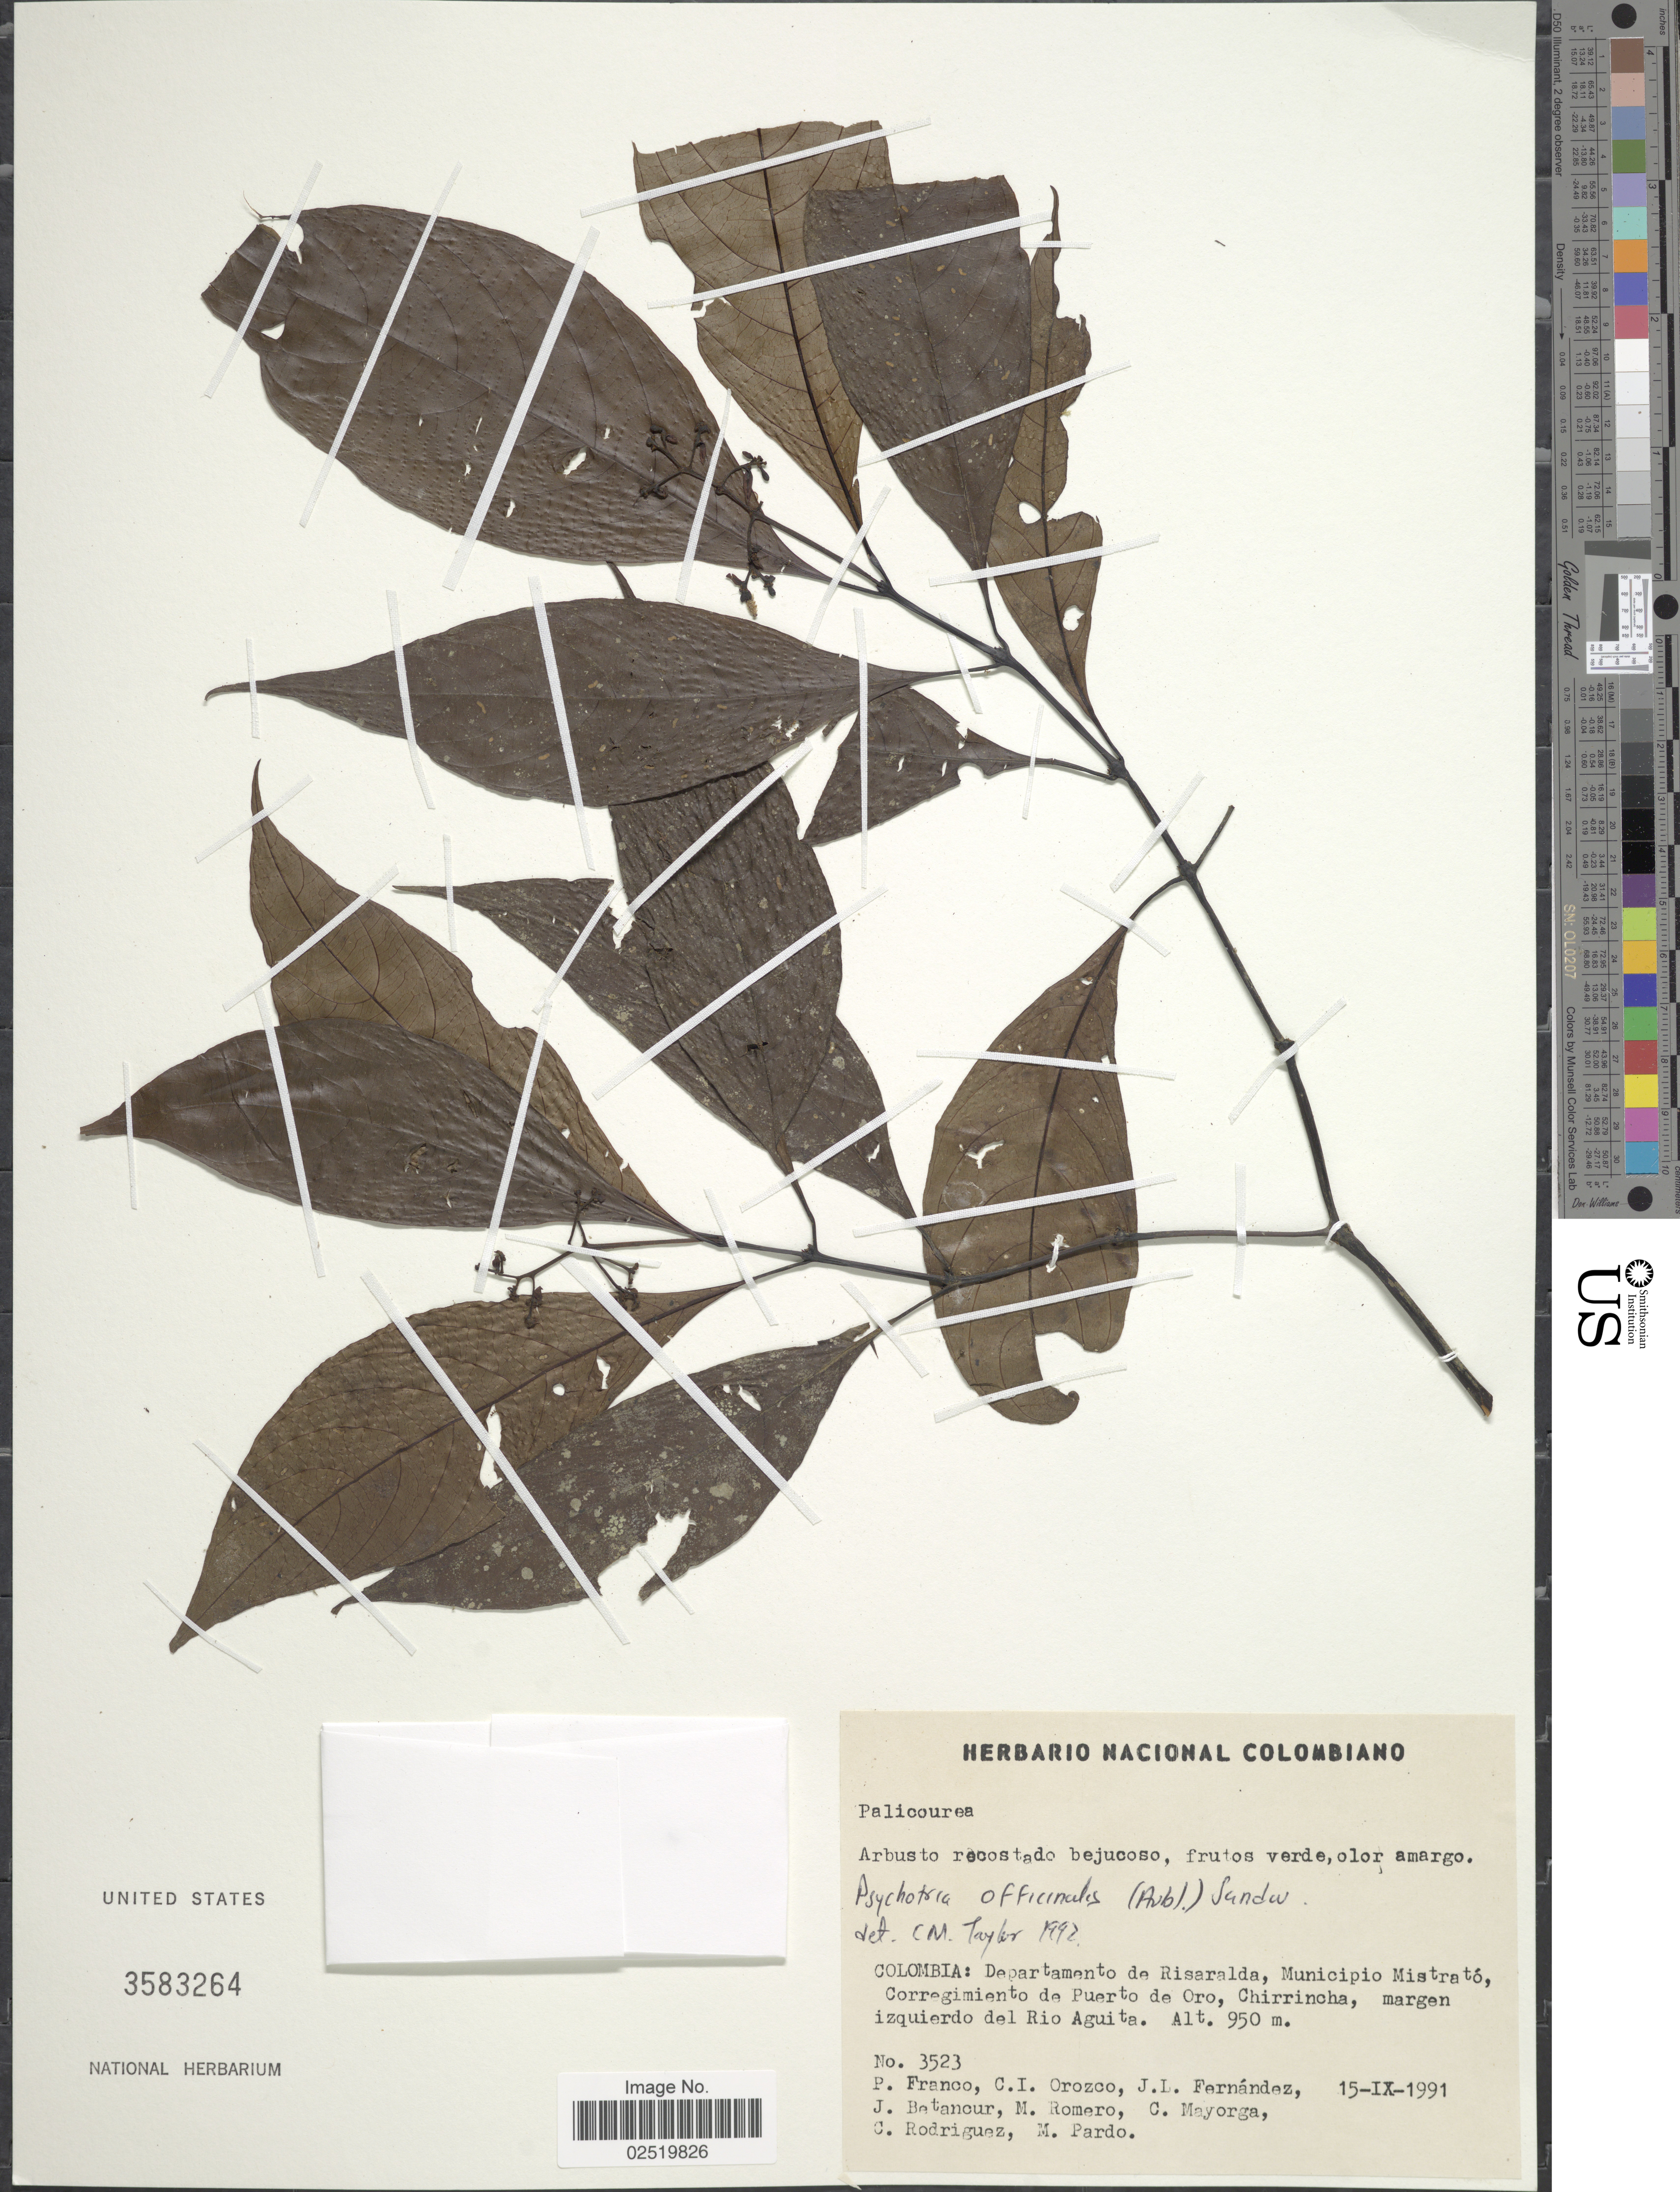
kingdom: Plantae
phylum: Tracheophyta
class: Magnoliopsida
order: Gentianales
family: Rubiaceae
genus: Psychotria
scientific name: Psychotria officinalis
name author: (Aubl.) Raeusch.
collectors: P. Franco, C. I. Orozco, J. Fernandez, J. Betancur & et al.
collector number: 3523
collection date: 1991-09-15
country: Colombia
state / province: Risaralda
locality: Municipio Mistrato, Corregimiento de Puerto de Oro, Chirrincha, margen izquierda del Rio Aguita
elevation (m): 950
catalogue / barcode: US 3583264